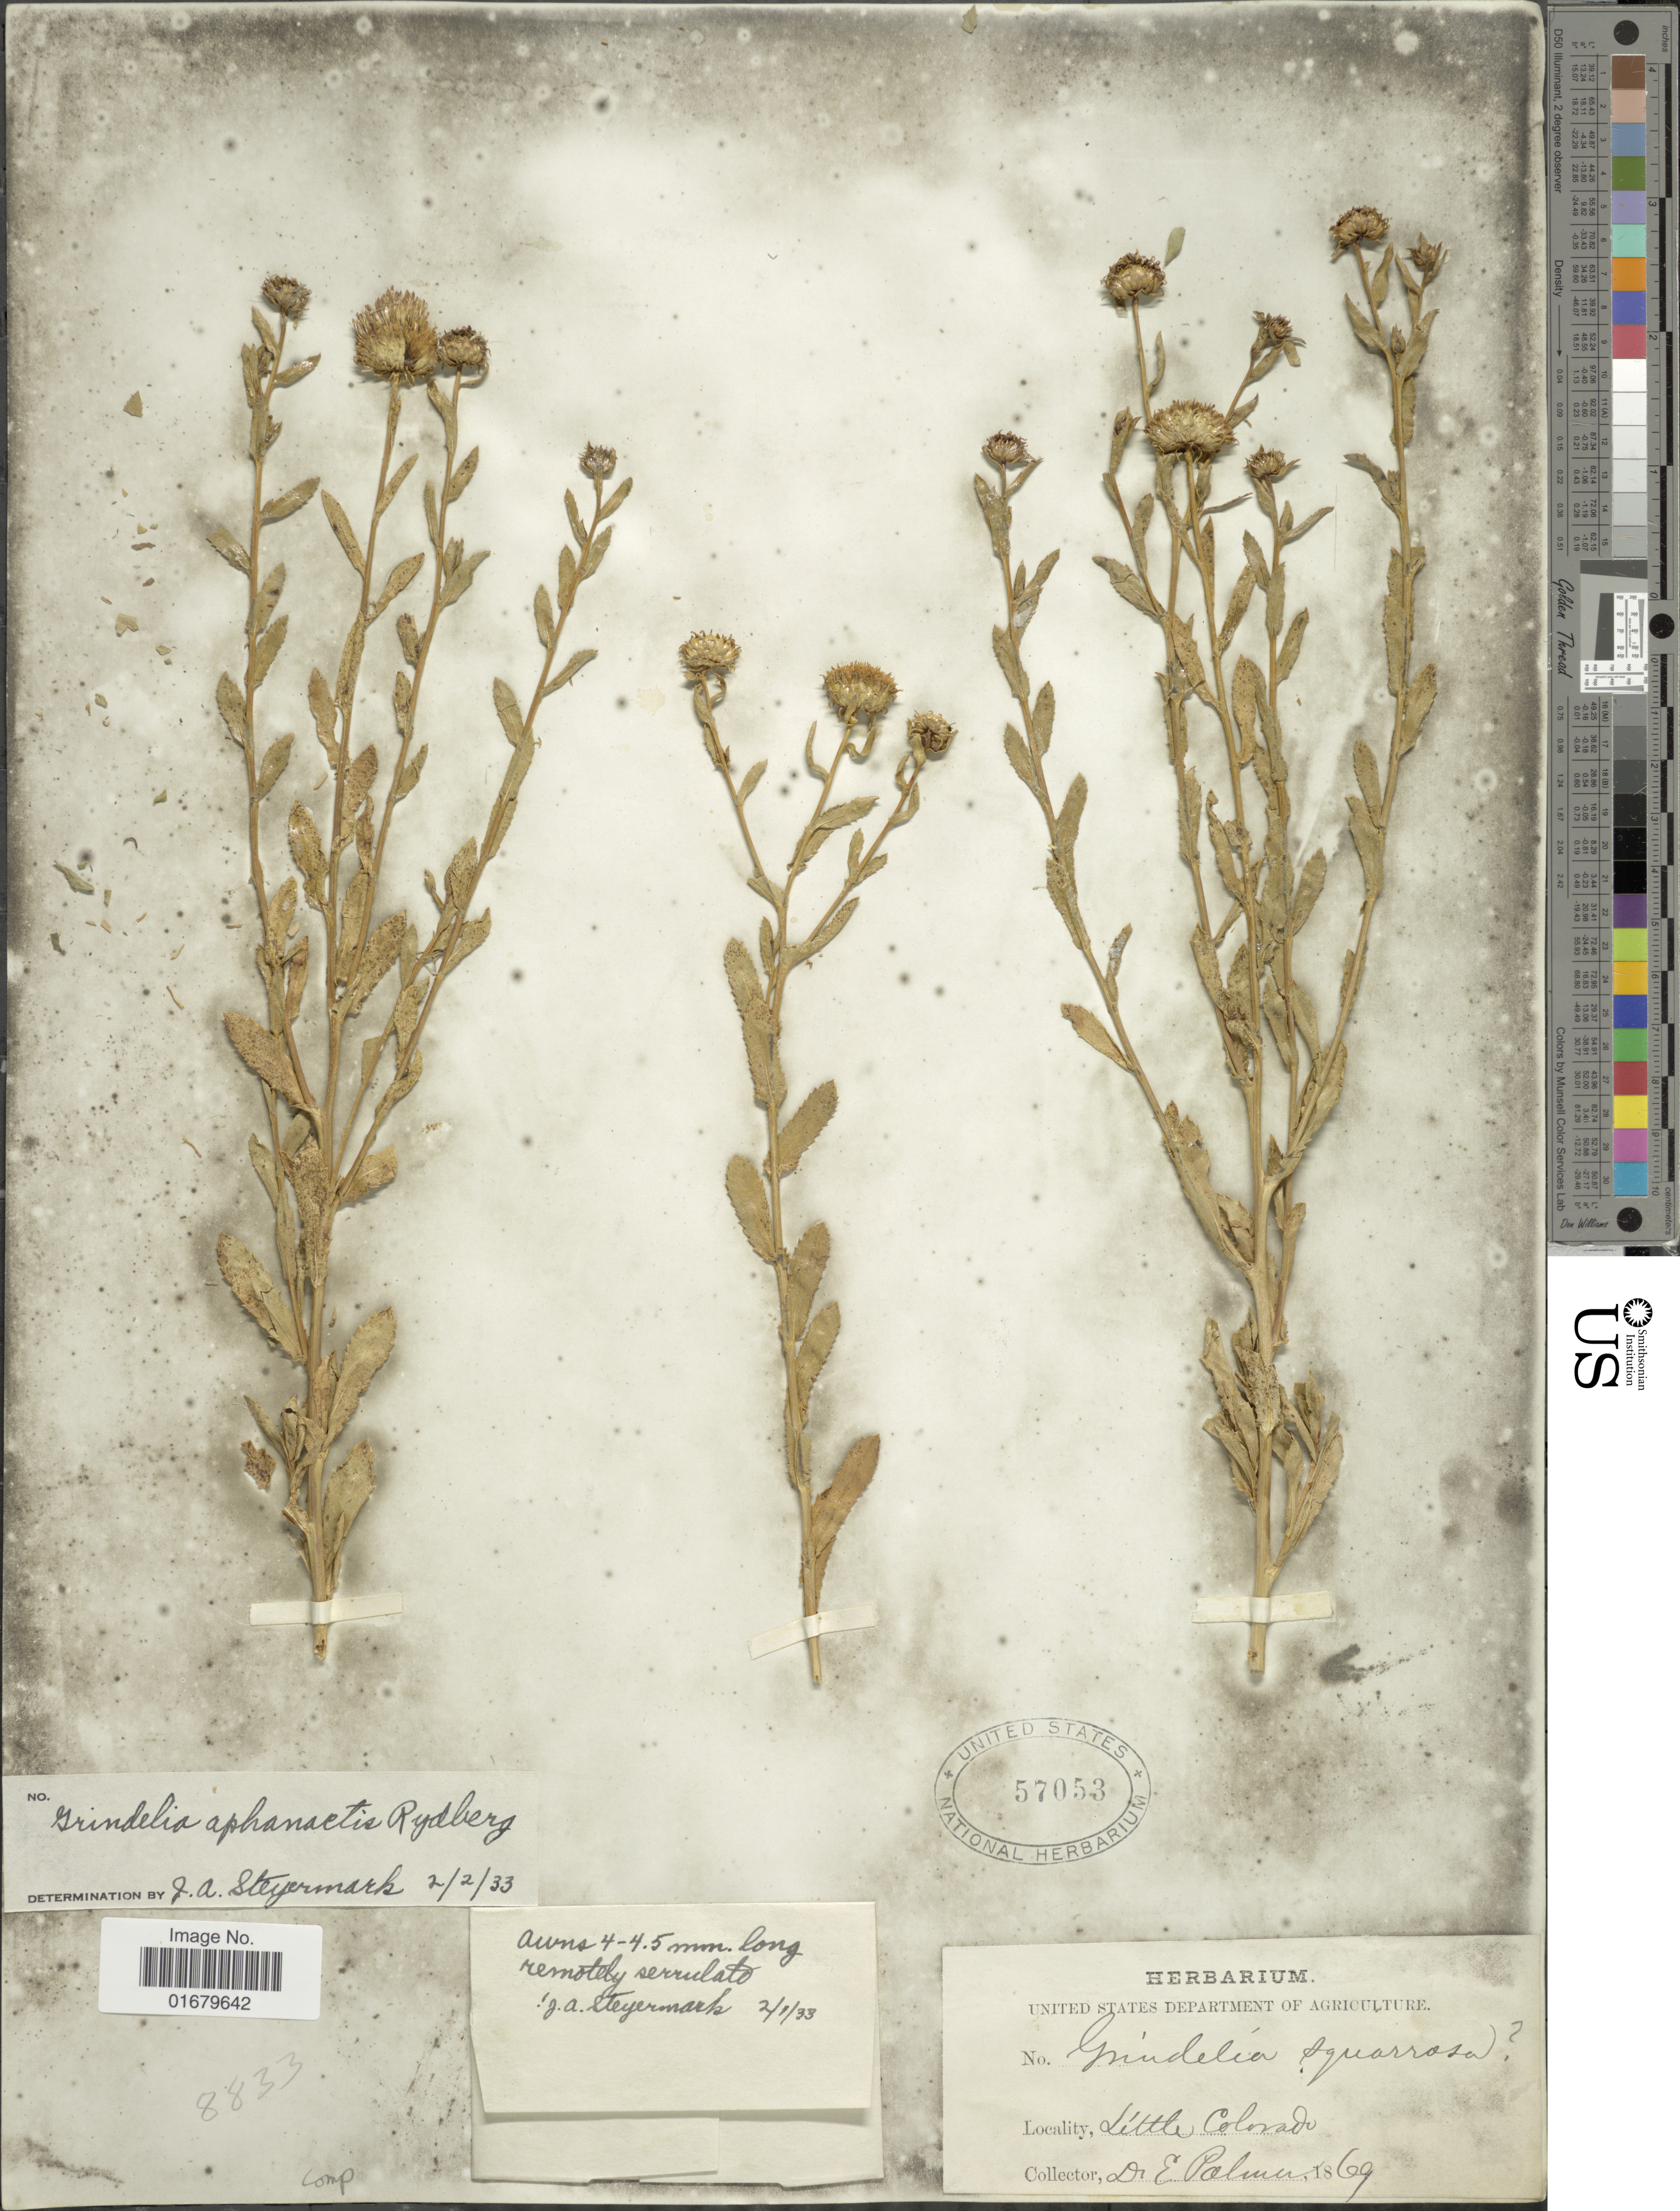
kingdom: Plantae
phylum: Tracheophyta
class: Magnoliopsida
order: Asterales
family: Asteraceae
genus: Grindelia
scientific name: Grindelia aphanactis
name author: Rydb.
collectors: E. Palmer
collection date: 1869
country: United States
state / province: Colorado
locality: Little Colorado.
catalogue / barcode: US 57053